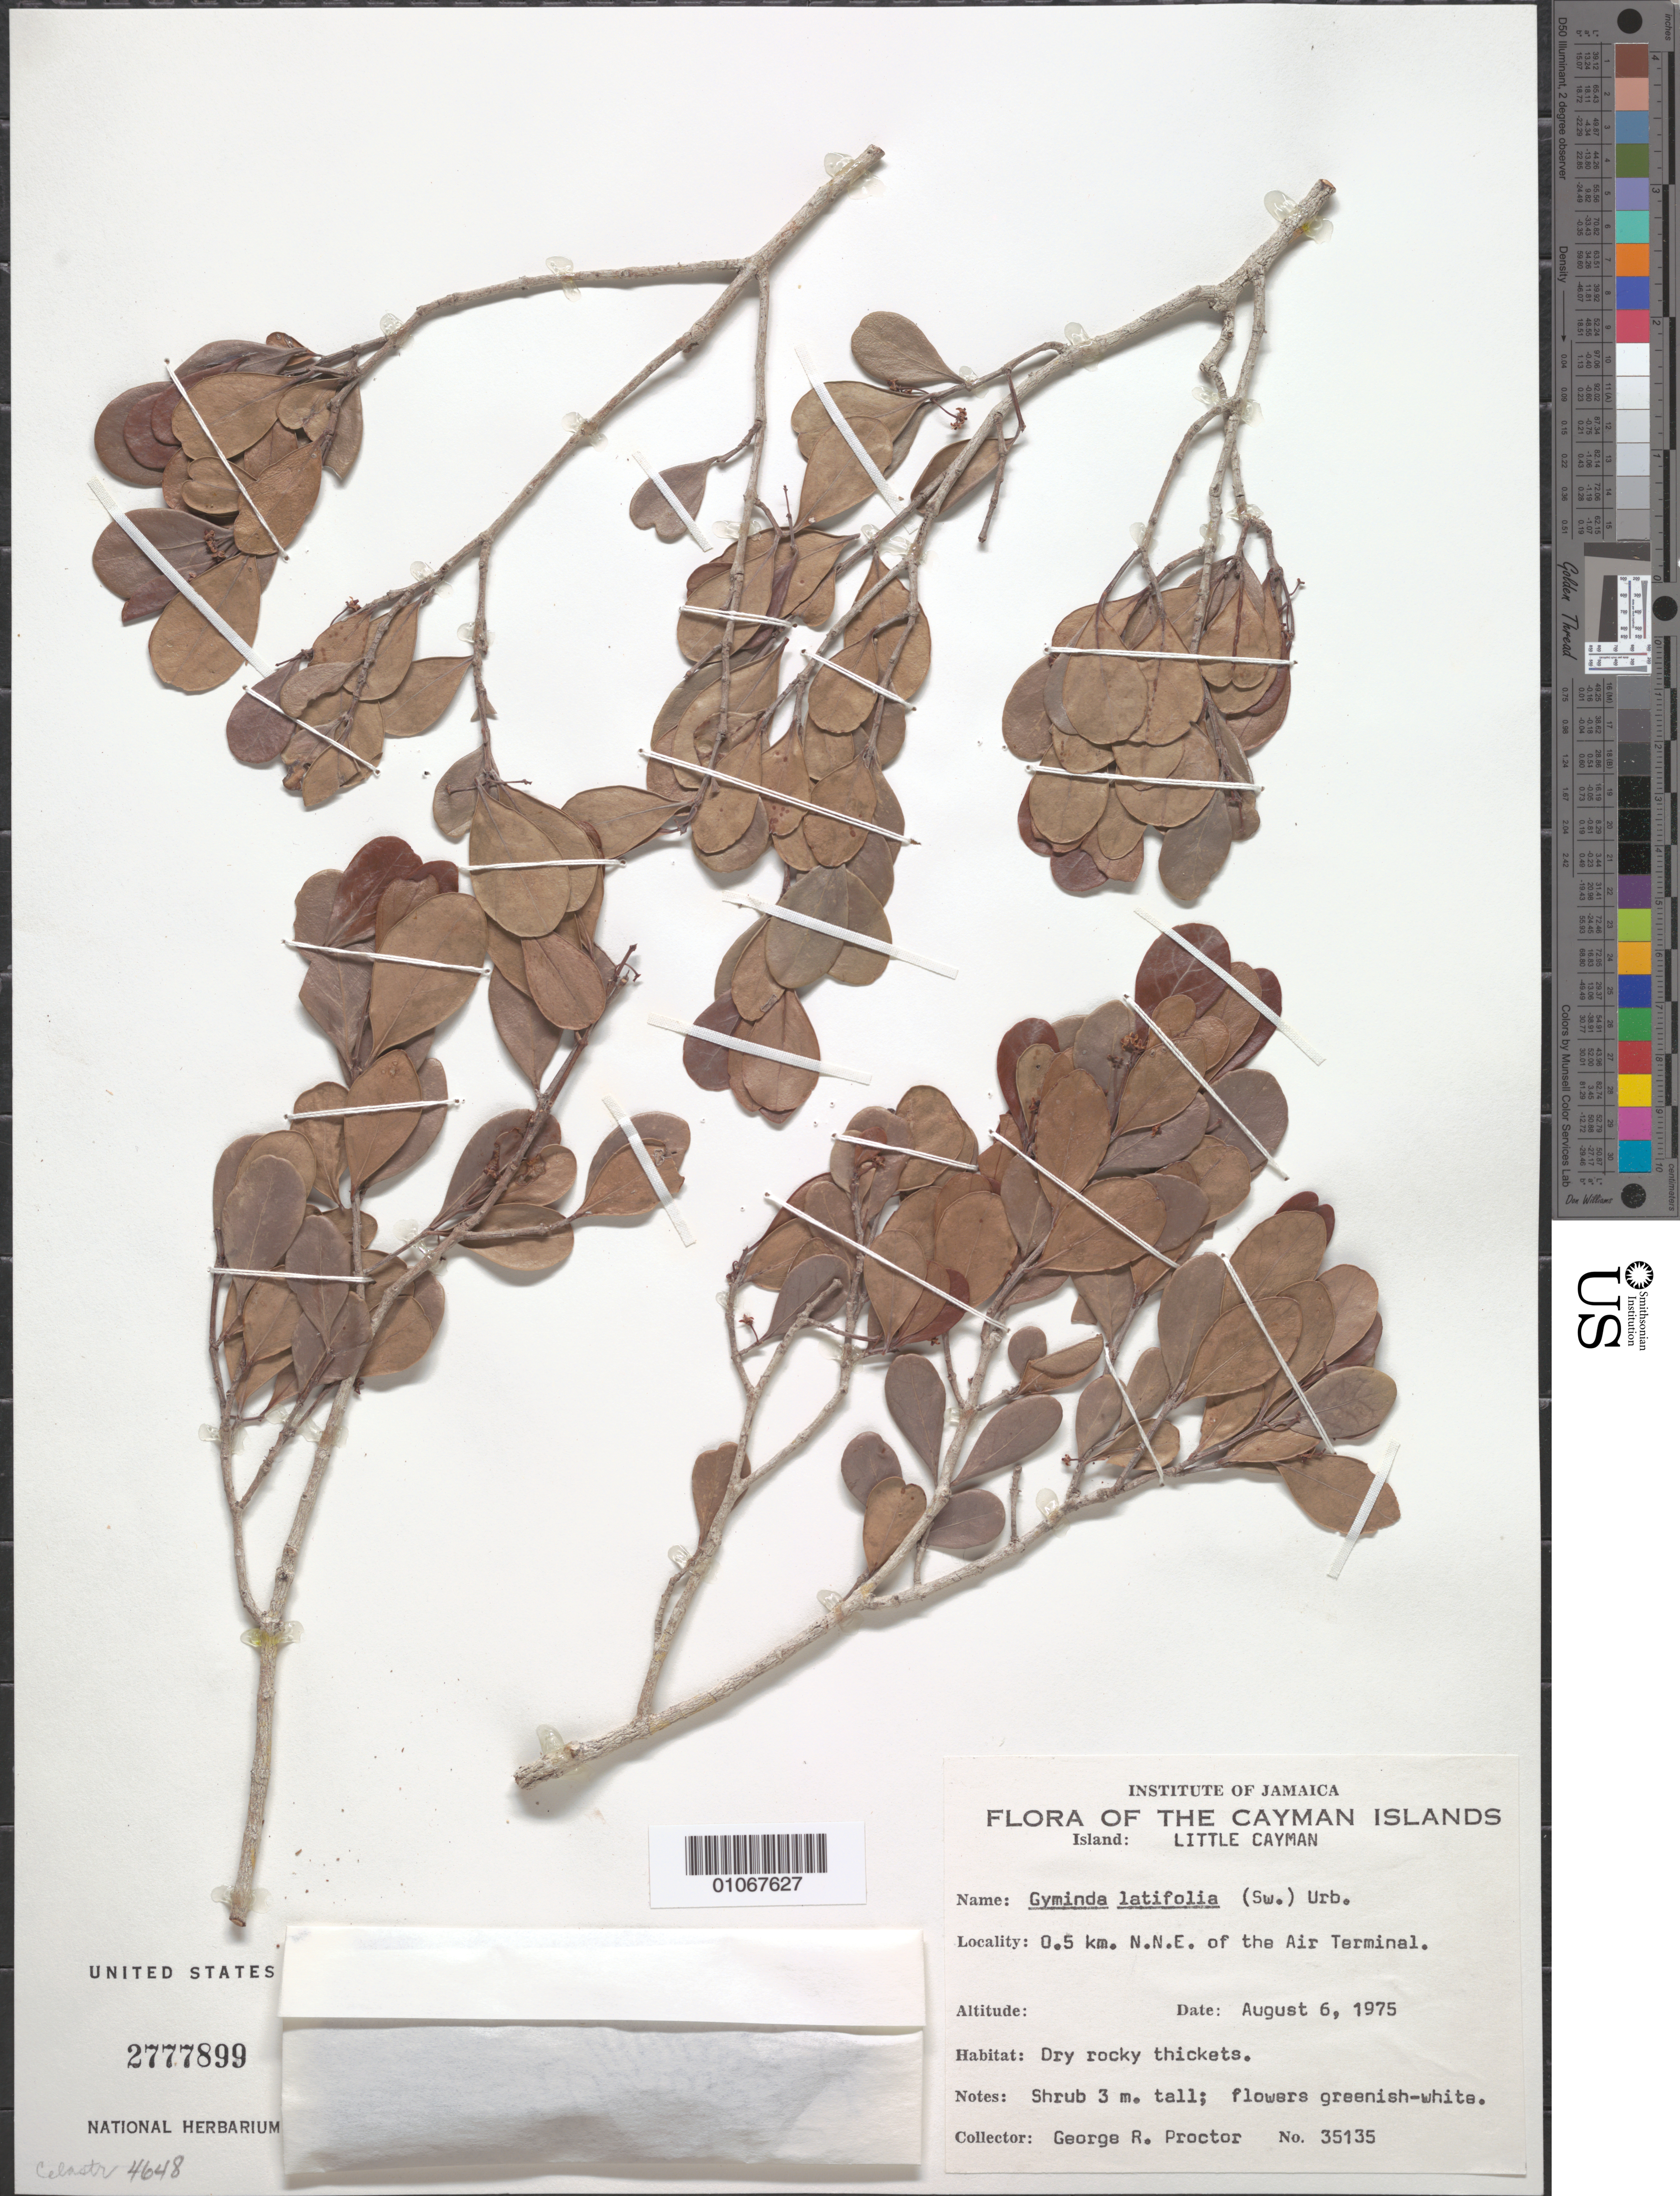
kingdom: Plantae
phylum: Tracheophyta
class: Magnoliopsida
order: Celastrales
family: Celastraceae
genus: Gyminda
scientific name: Gyminda latifolia subsp. latifolia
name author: (Sw.) Urb.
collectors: G. R. Proctor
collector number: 35135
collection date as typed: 06 Aug 1975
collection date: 1975-08-06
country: Cayman Islands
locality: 0.5 km. N.N.E. of the air terminal.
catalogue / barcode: US 277899